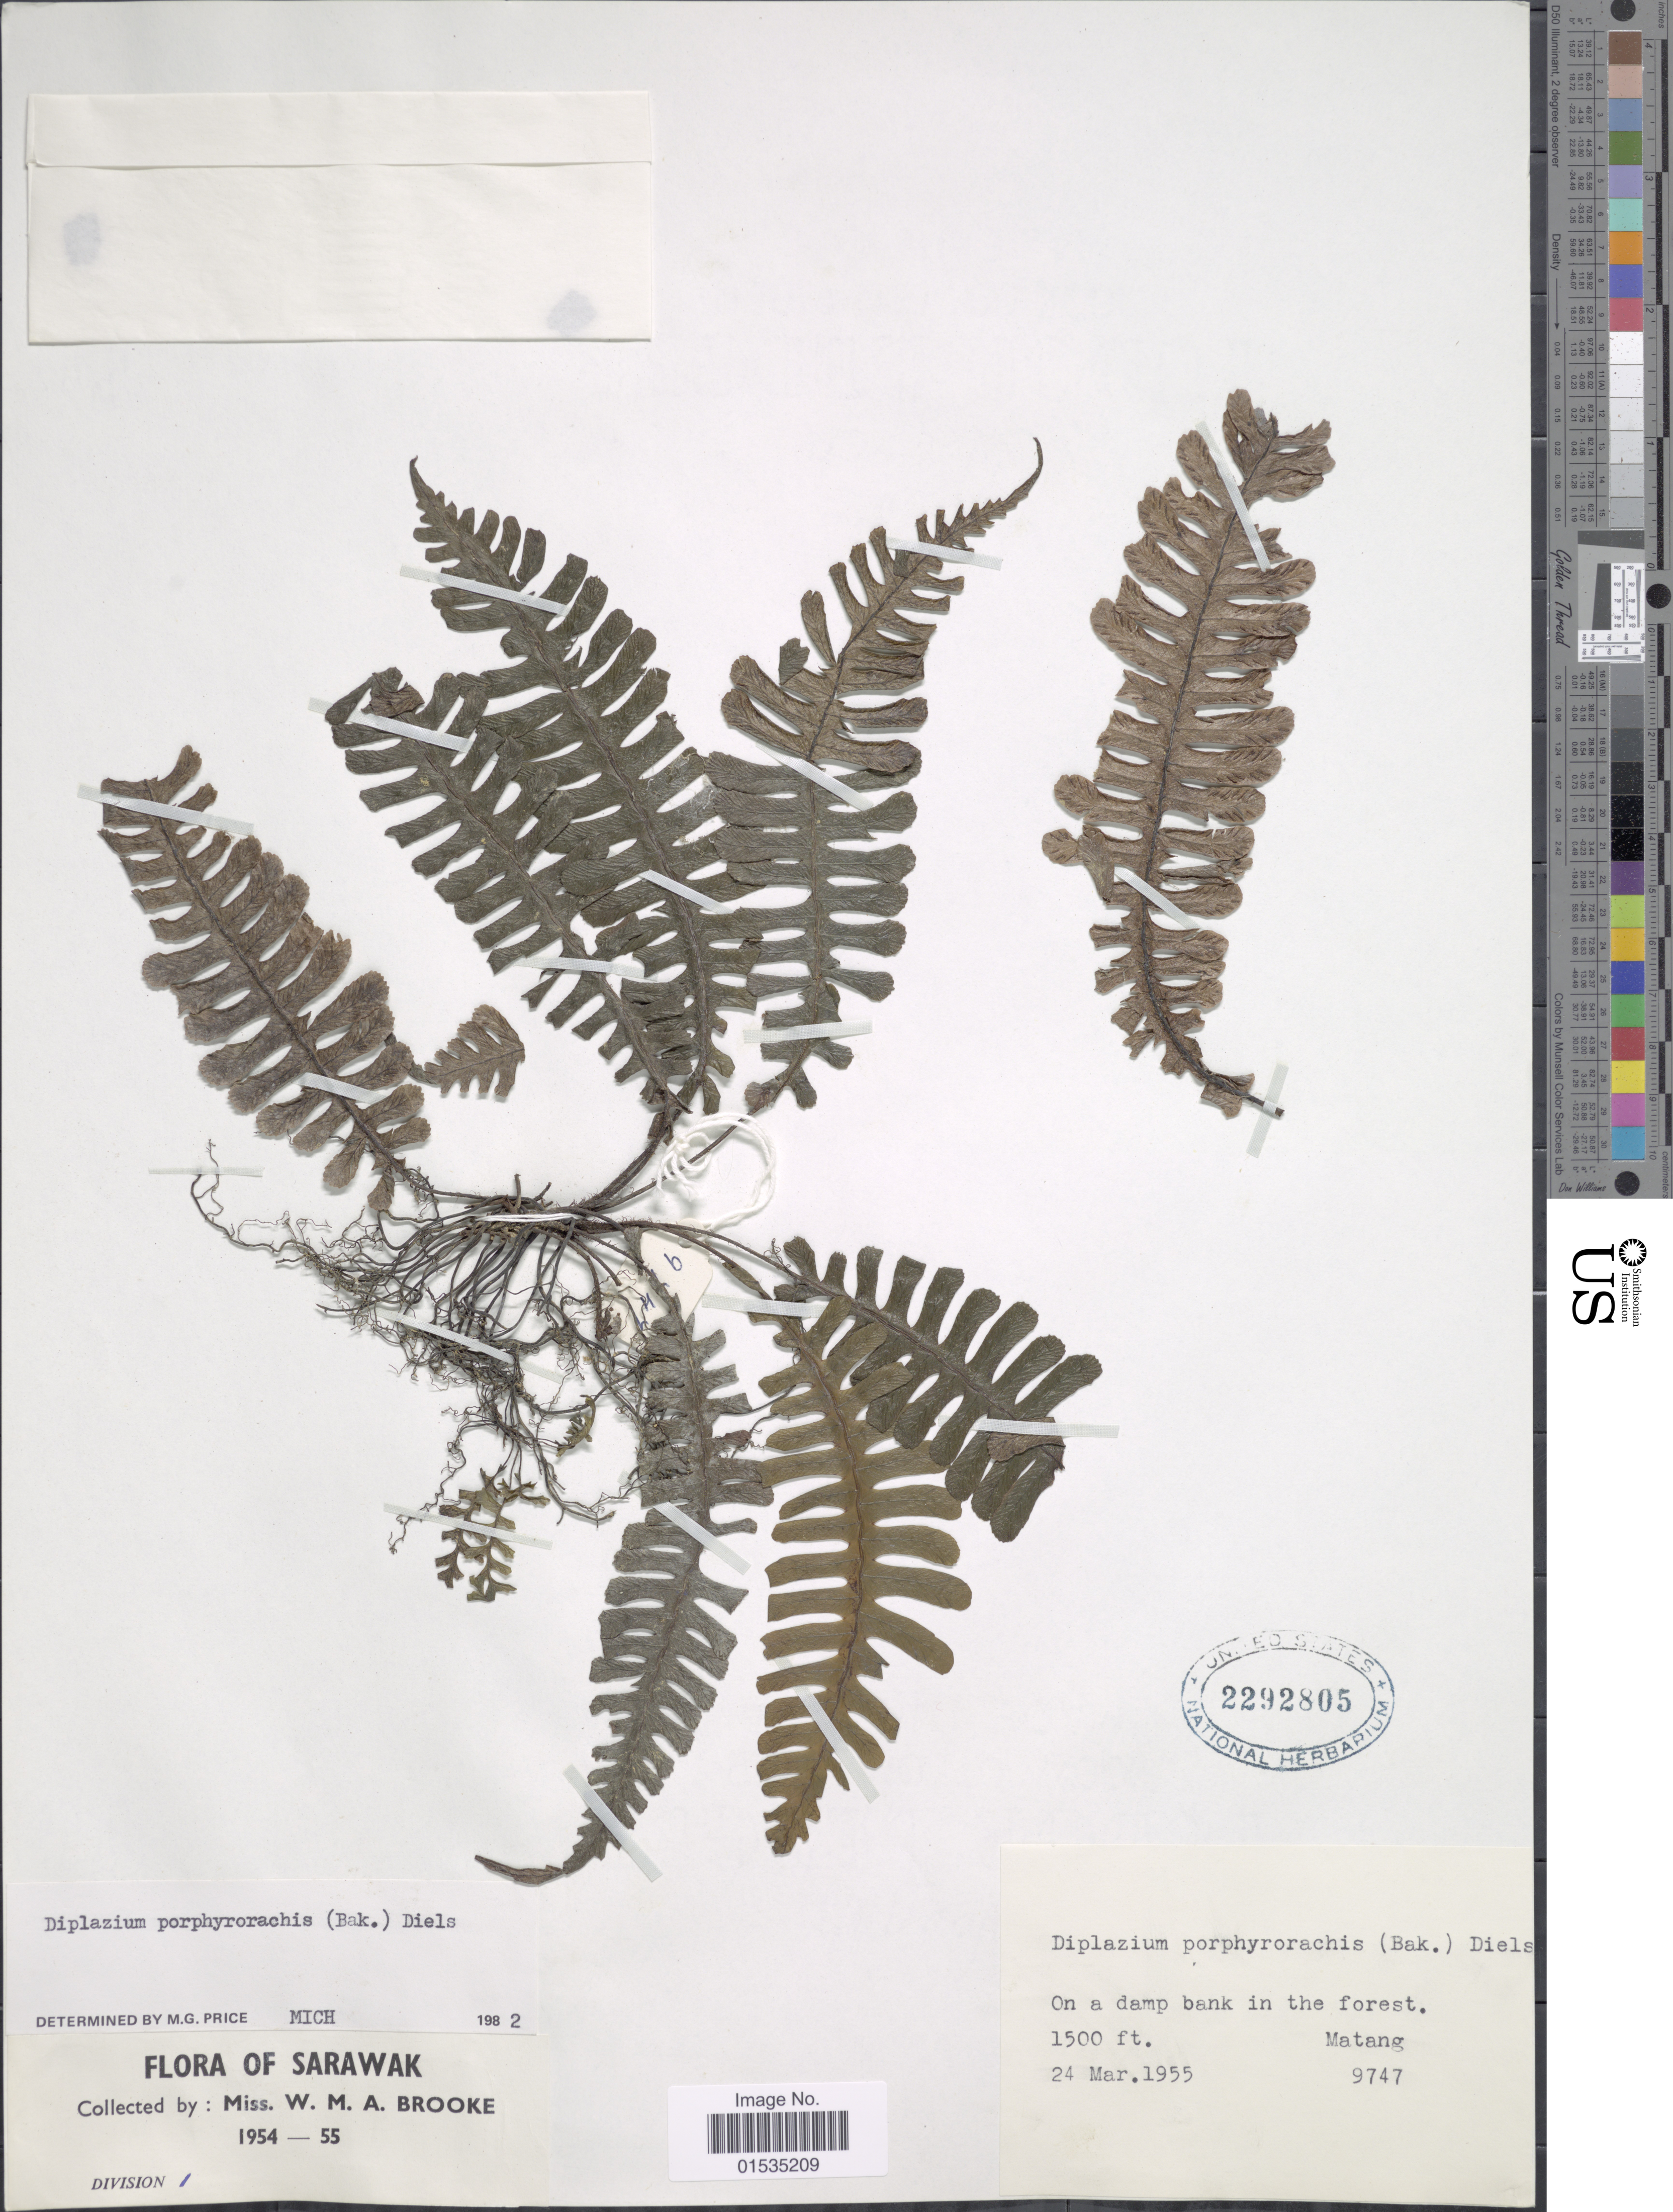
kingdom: Plantae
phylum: Tracheophyta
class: Polypodiopsida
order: Polypodiales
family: Athyriaceae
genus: Diplazium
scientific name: Diplazium porphyrorachis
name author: (Baker) Diels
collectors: W. Brooke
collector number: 9747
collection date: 1955-03-24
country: Malaysia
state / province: Sarawak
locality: Matang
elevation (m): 457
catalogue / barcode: US 2292805